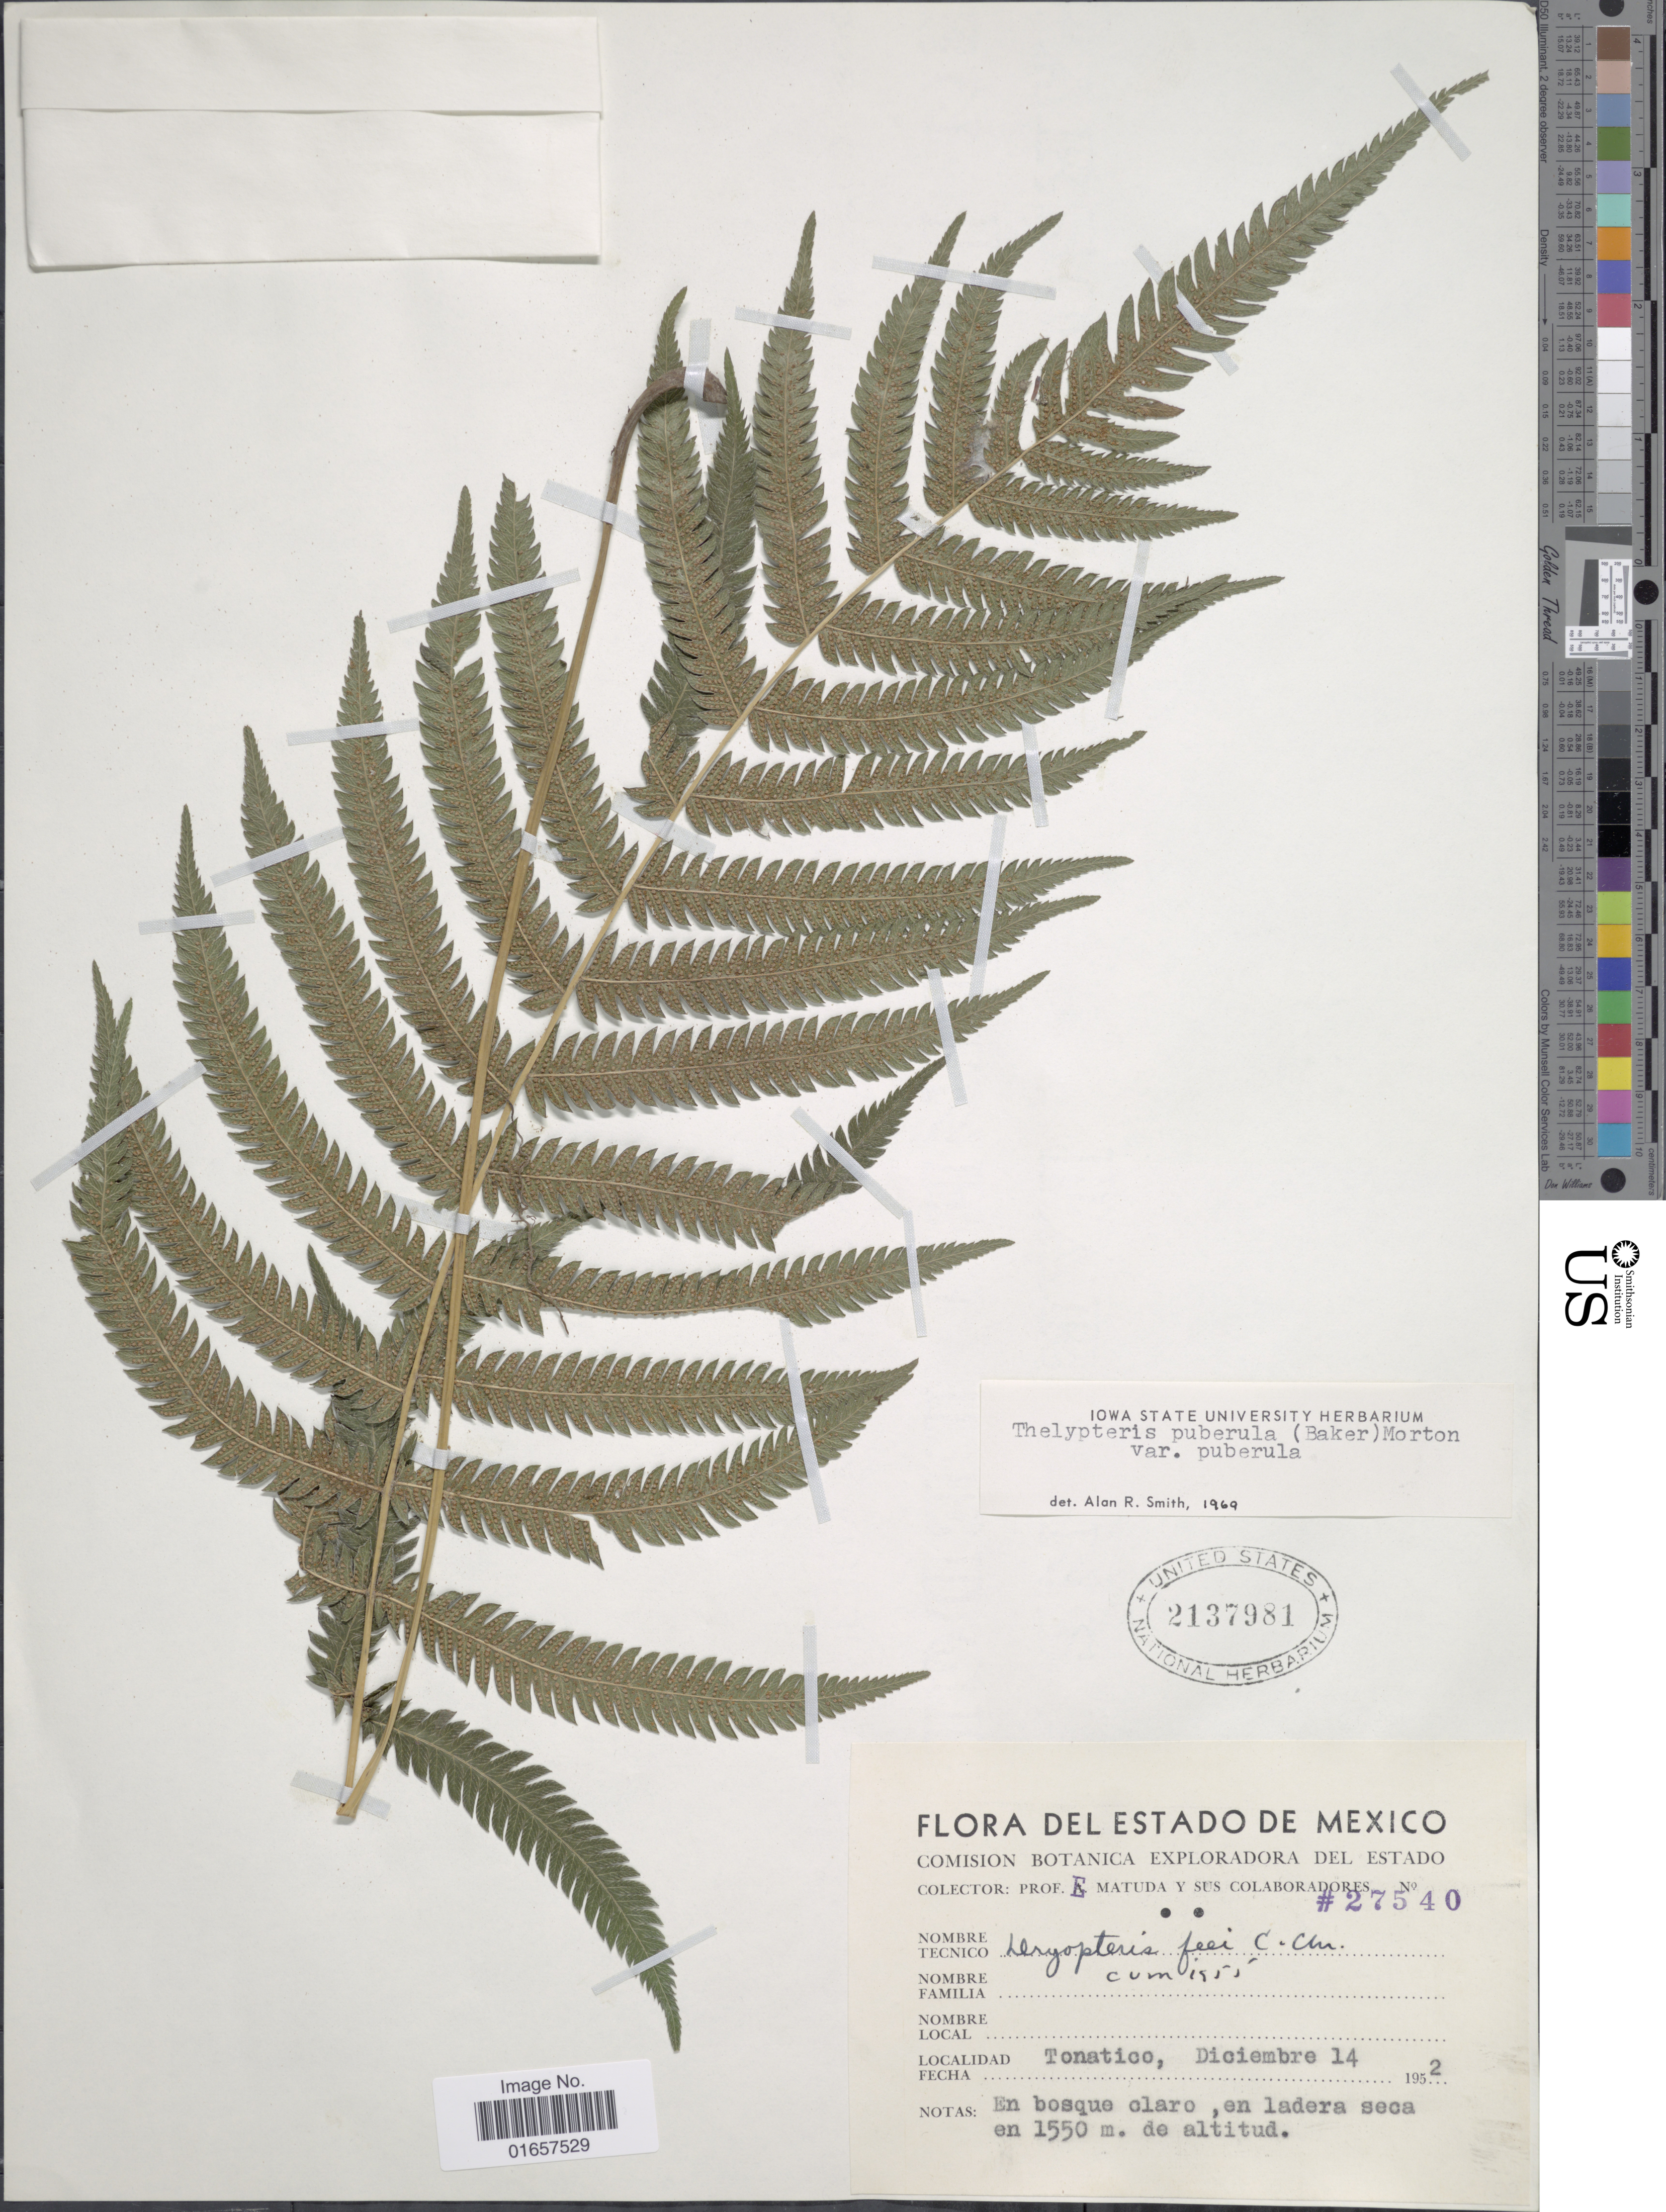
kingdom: Plantae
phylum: Tracheophyta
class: Polypodiopsida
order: Polypodiales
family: Thelypteridaceae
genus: Christella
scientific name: Christella puberula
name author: (Baker) Á. Löve & D. Löve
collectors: E. Matuda & Sus Colaboradores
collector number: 27540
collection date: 1952-12-14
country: Mexico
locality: Del Estado de Mexico, Tonatico.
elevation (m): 1550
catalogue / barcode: US 2137981